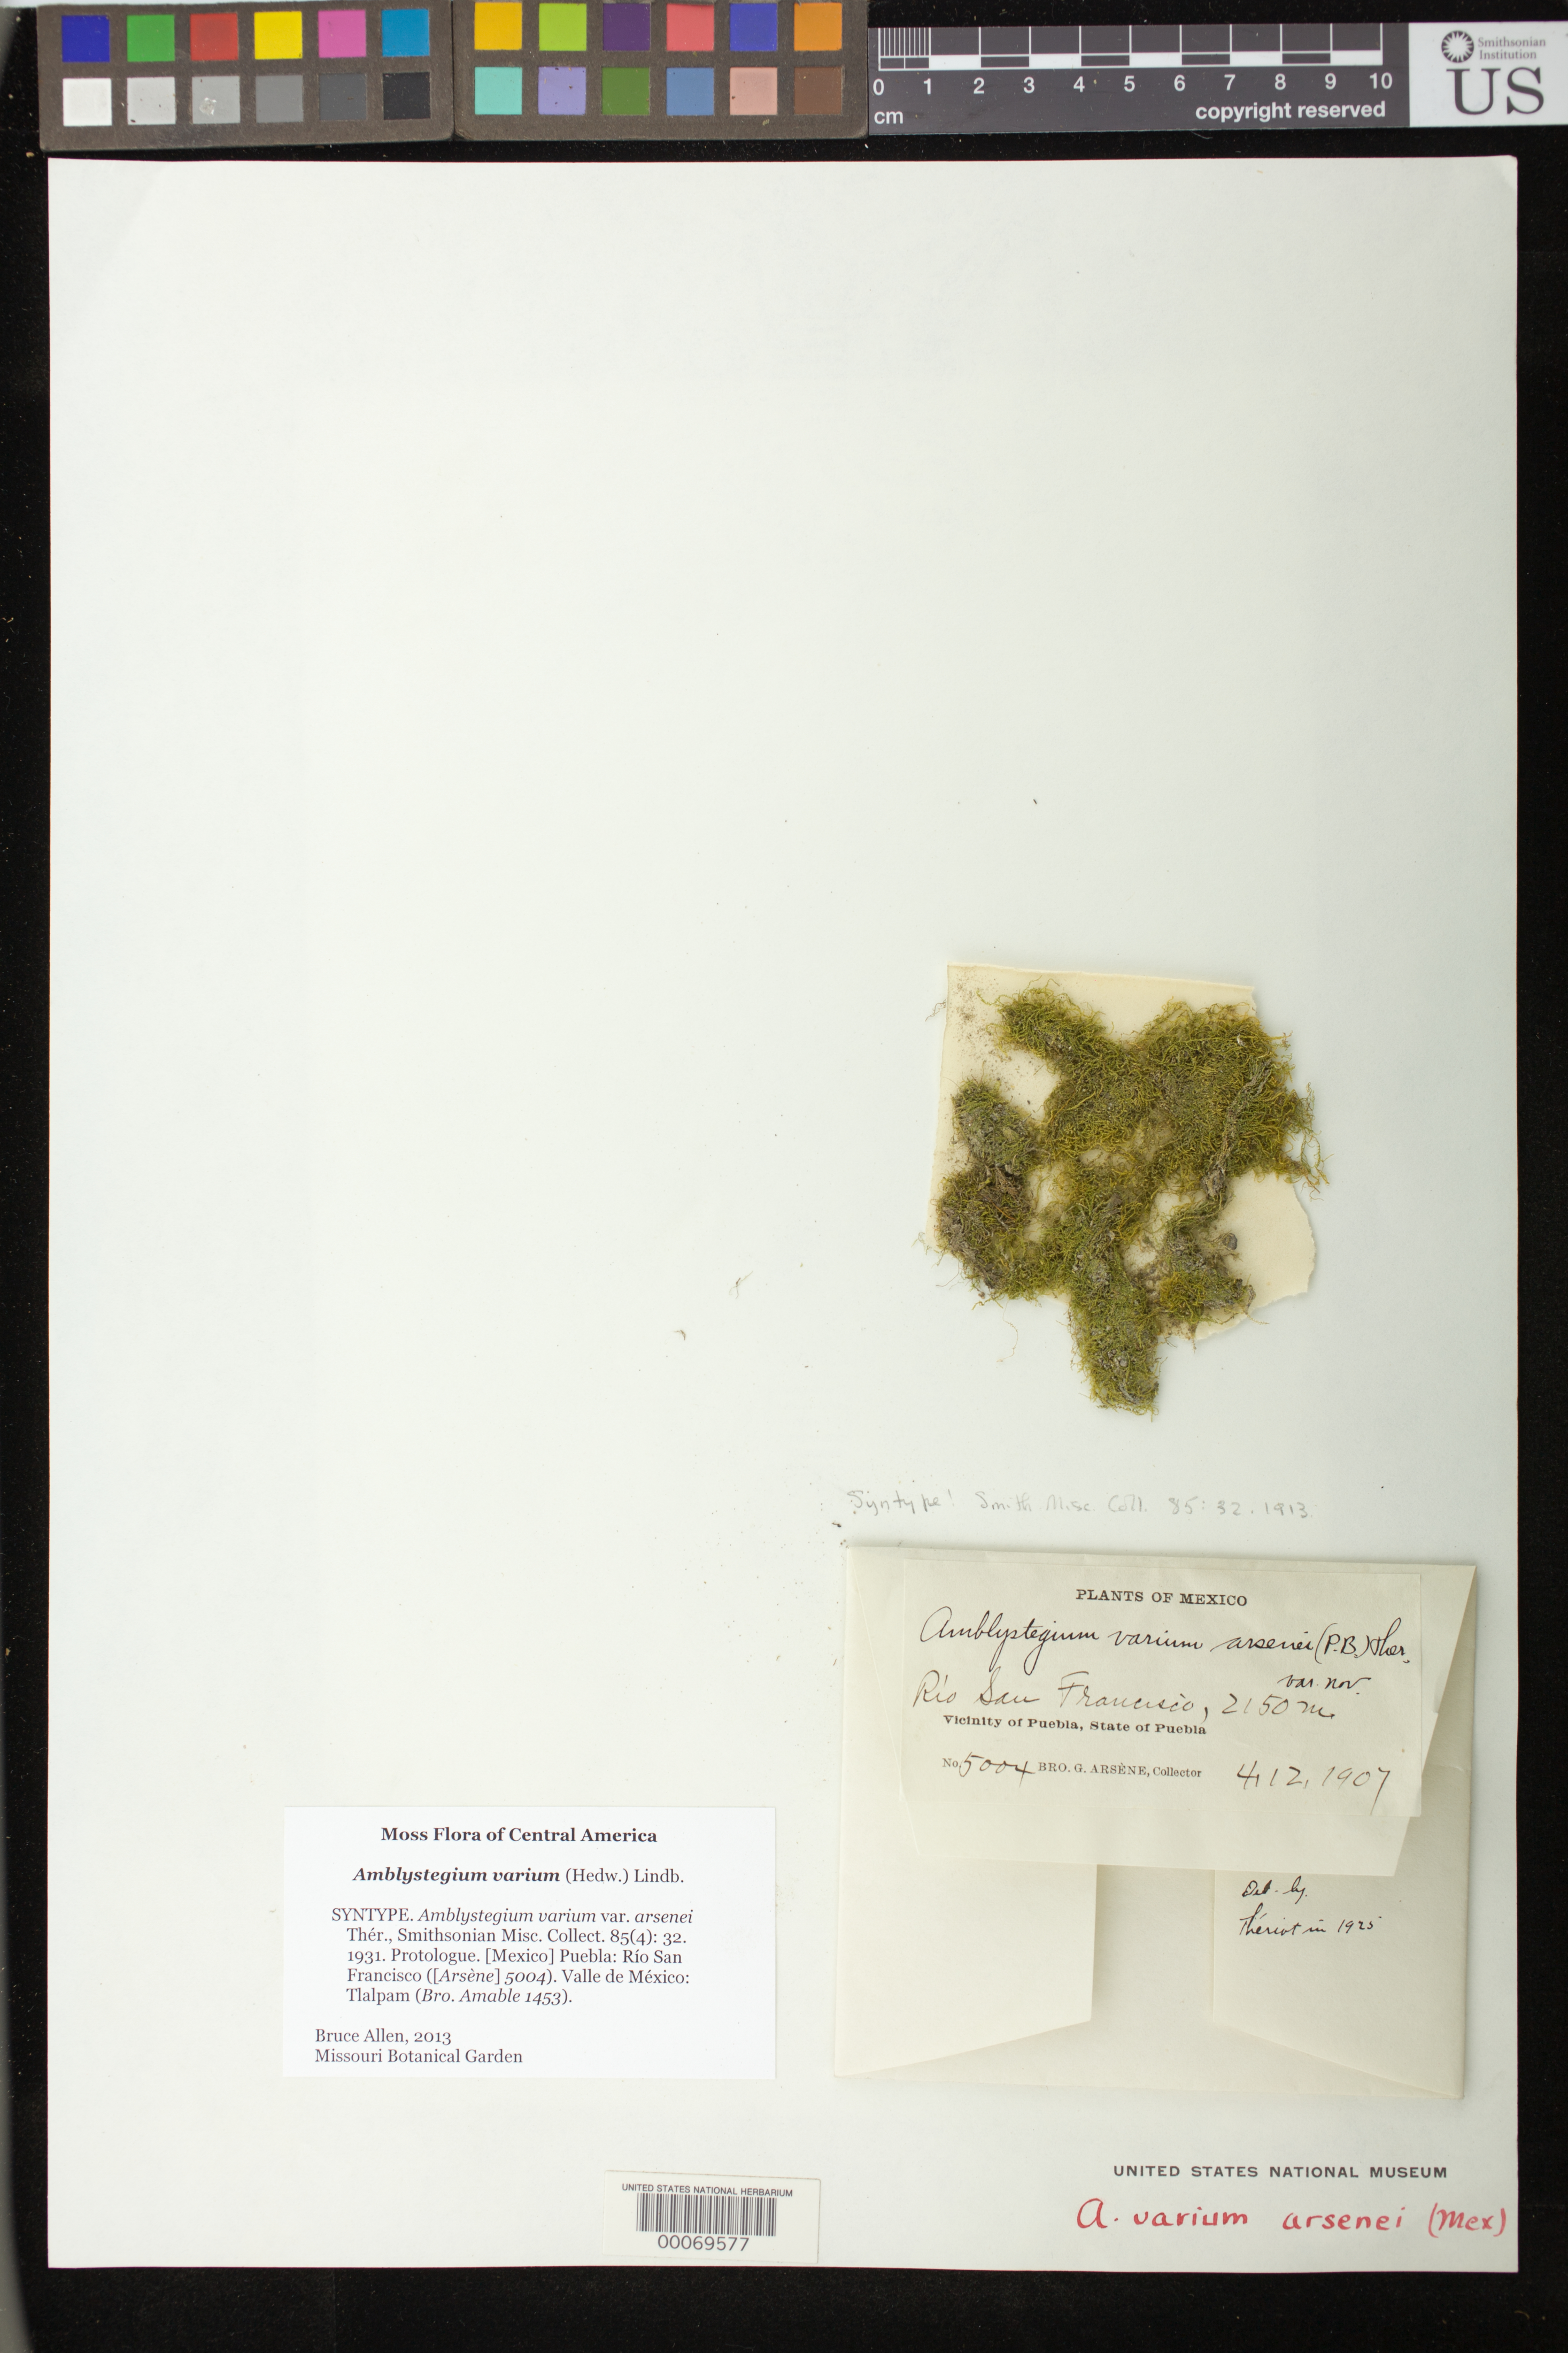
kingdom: Plantae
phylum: Bryophyta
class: Bryopsida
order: Hypnales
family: Amblystegiaceae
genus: Amblystegium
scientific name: Amblystegium varium var. arsenei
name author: Thér.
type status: Syntype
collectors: Bro. G. Arsène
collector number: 5004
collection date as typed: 04 Dec 1907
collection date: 1907-12-04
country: Mexico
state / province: Puebla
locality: Vicinity of Puebla, Rio San Francisco.